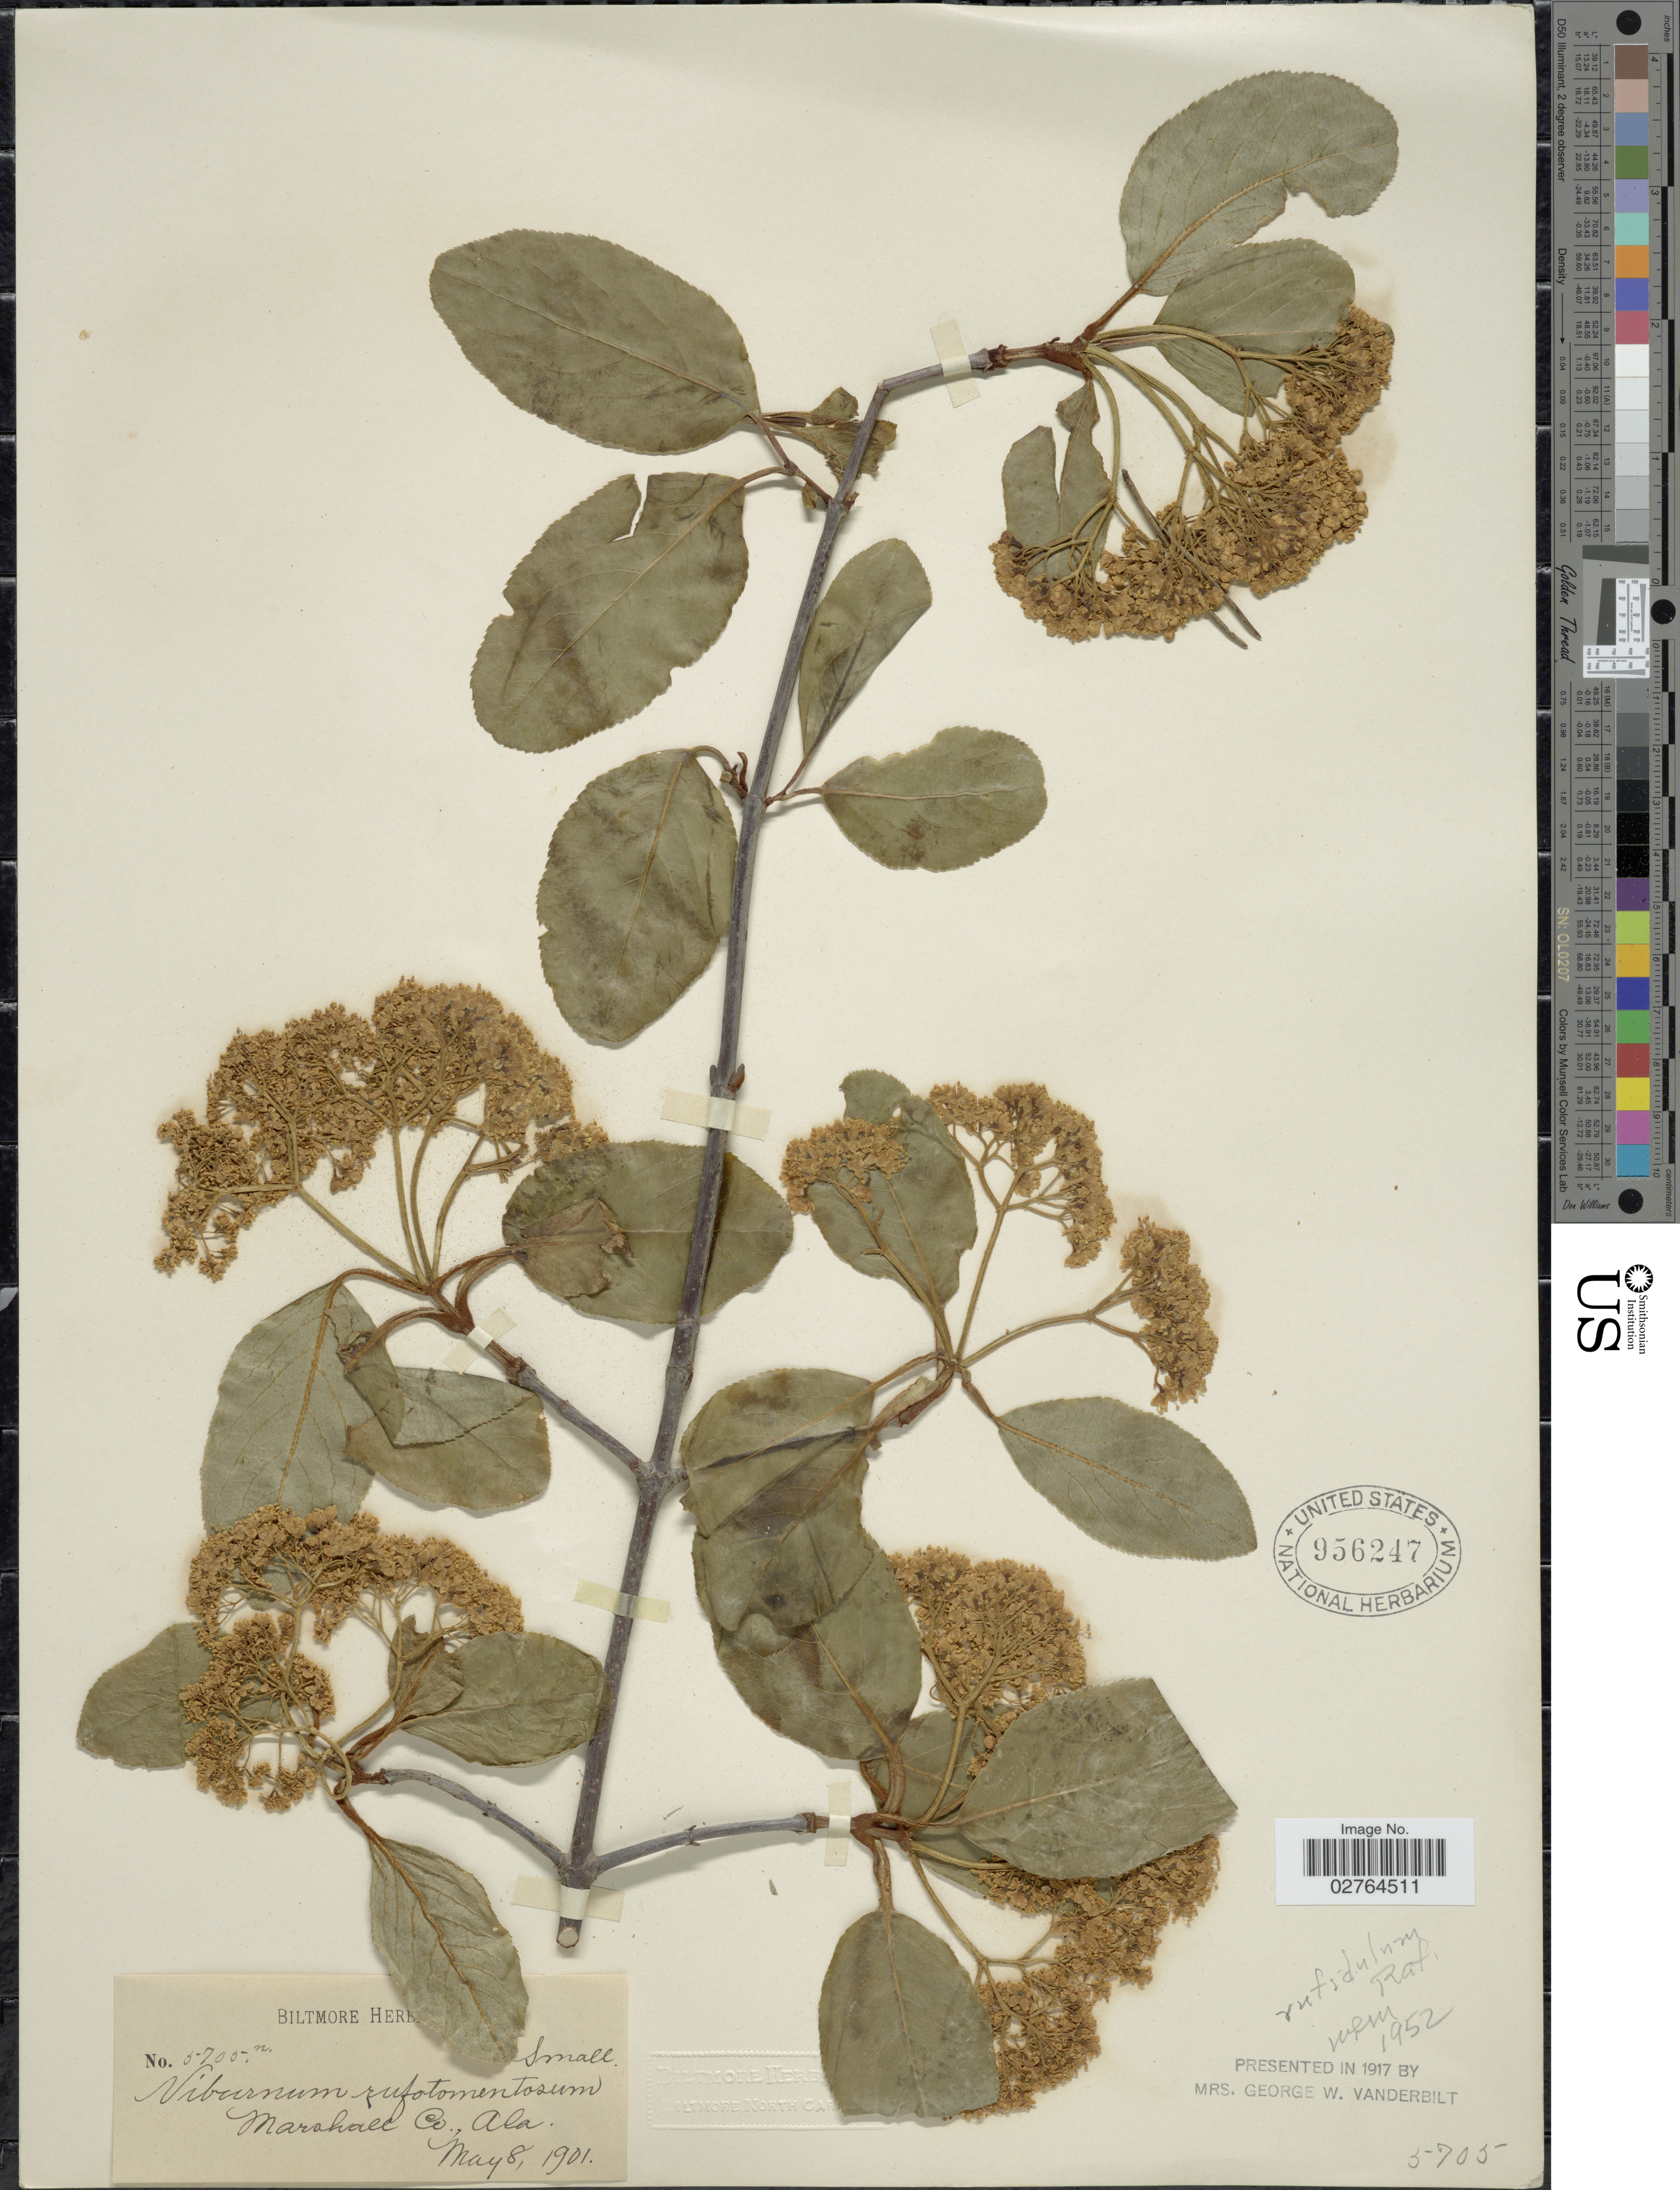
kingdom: Plantae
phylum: Tracheophyta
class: Magnoliopsida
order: Dipsacales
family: Viburnaceae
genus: Viburnum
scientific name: Viburnum rufidulum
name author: Raf.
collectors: ex herb. Biltmore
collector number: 5705n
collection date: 1901-05-08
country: United States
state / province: Alabama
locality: Marshall Co.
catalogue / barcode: US 956247